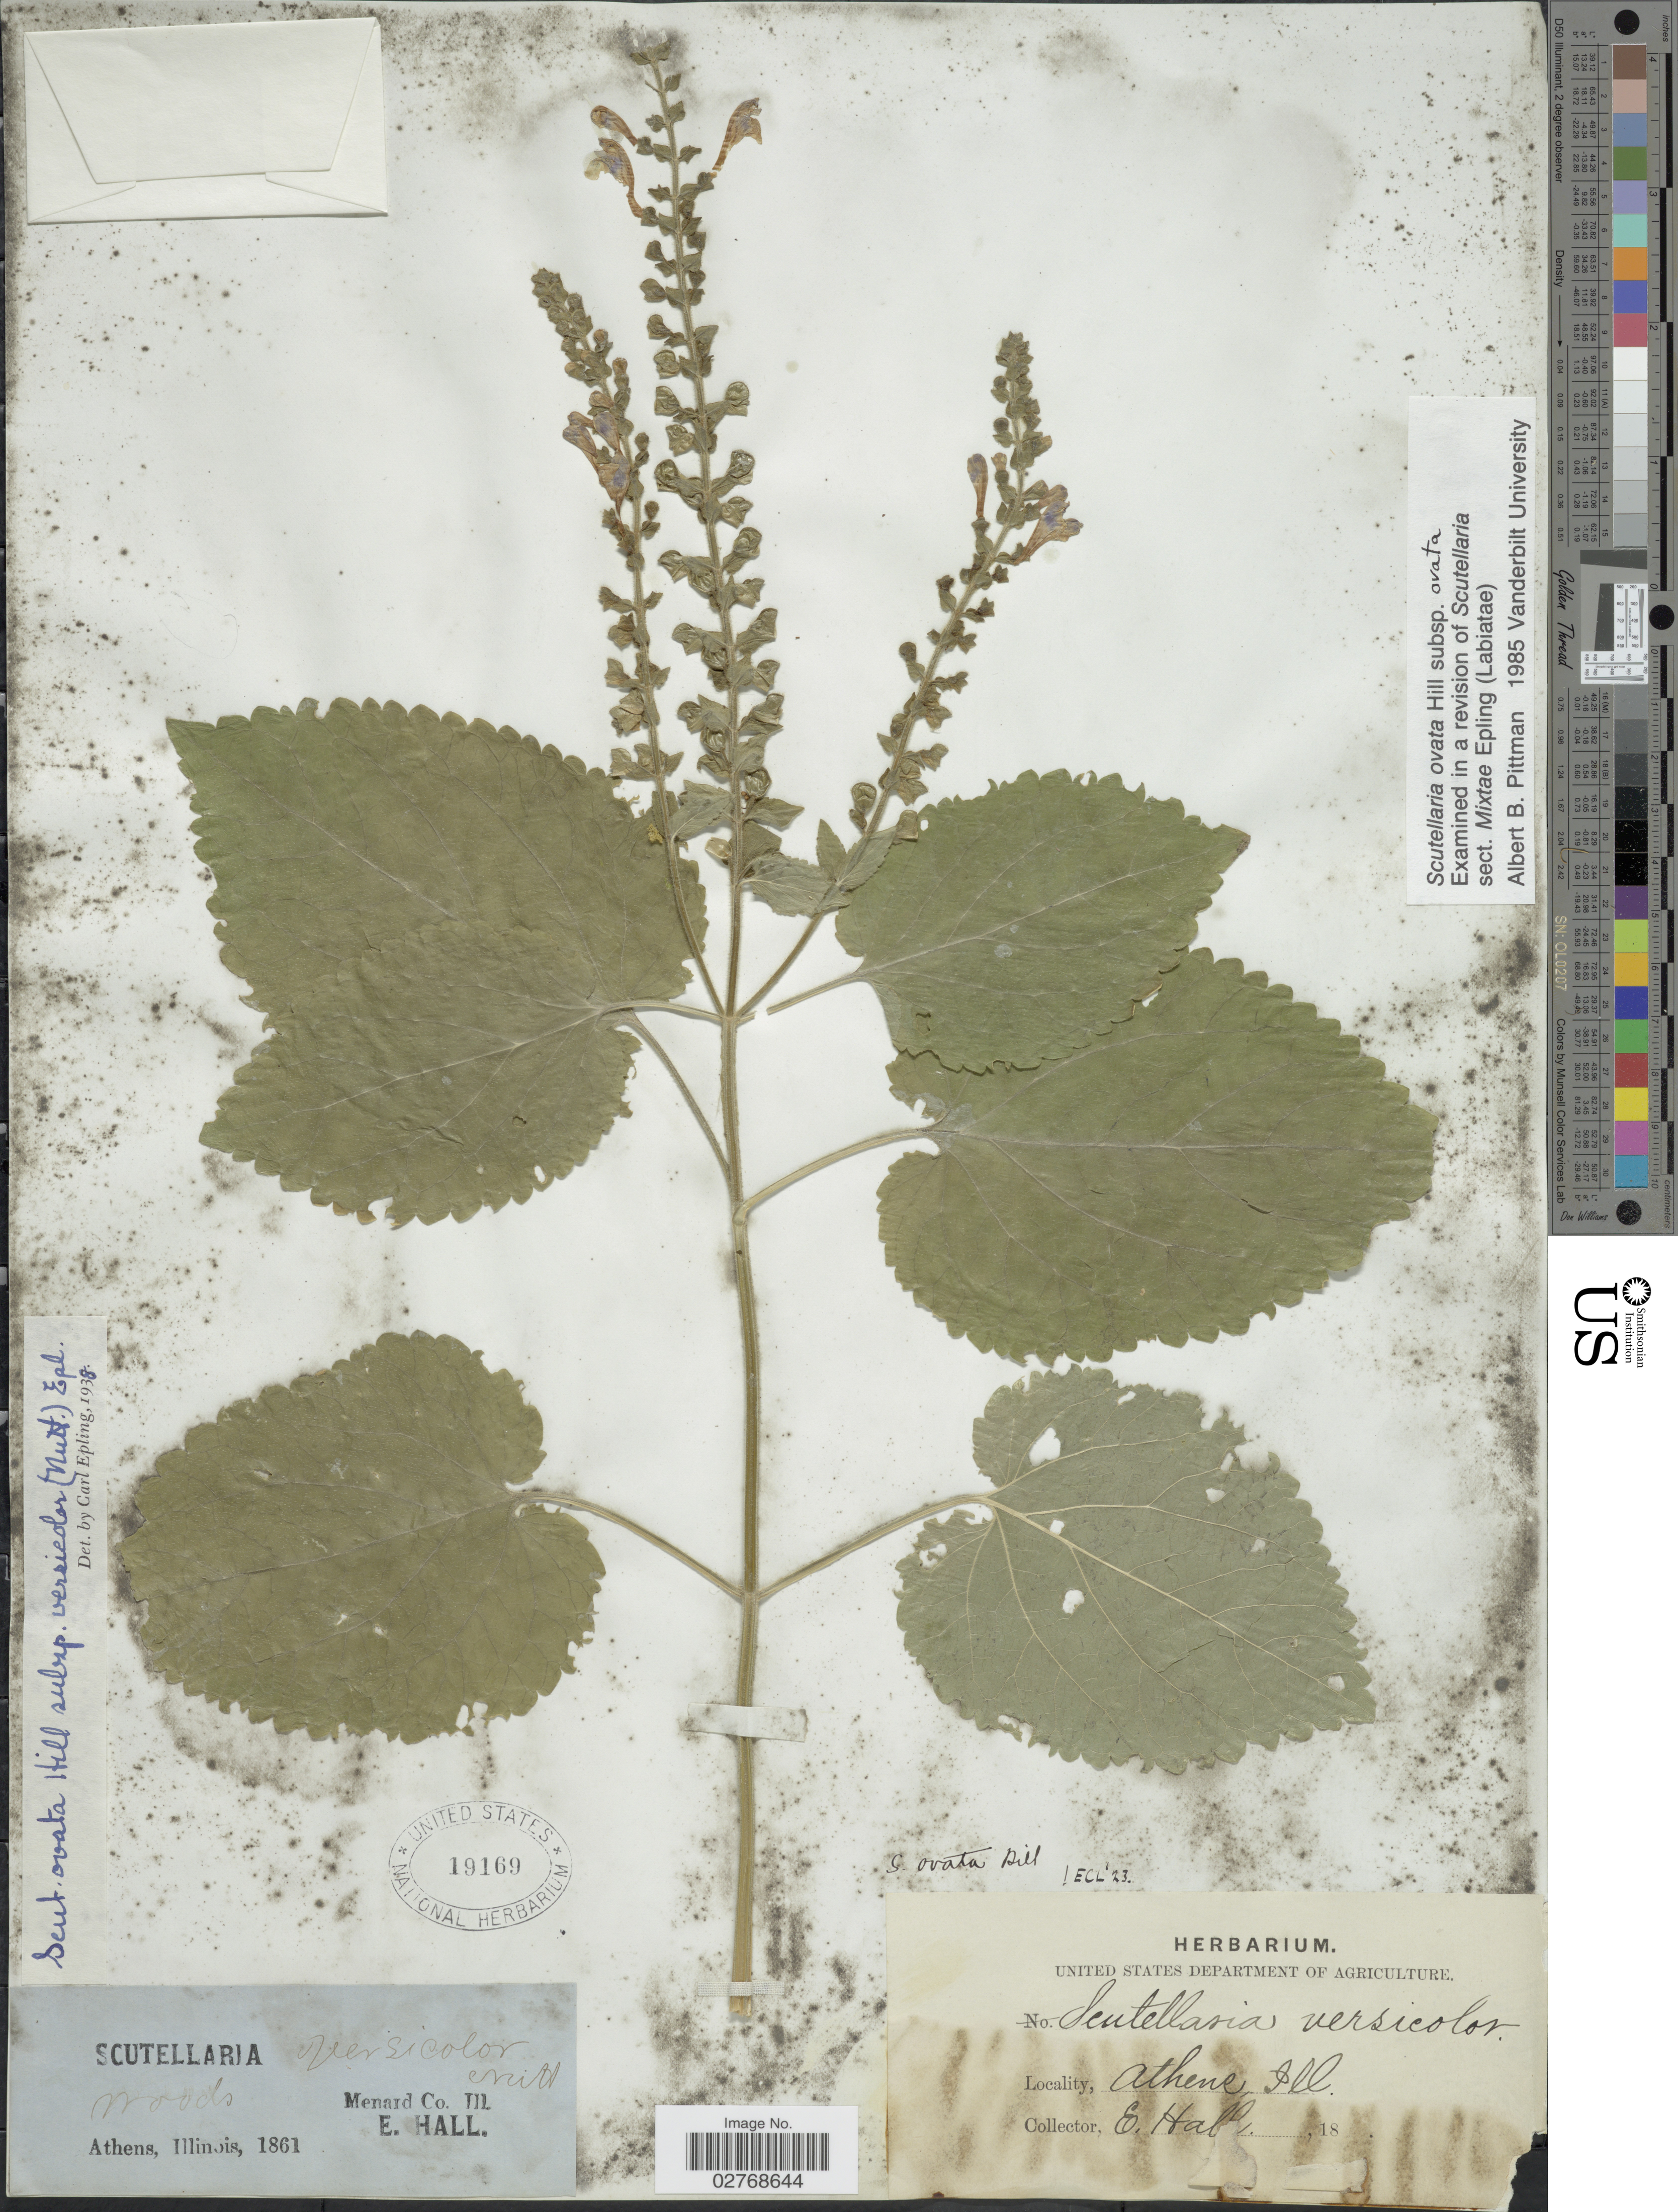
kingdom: Plantae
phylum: Tracheophyta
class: Magnoliopsida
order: Lamiales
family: Lamiaceae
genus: Scutellaria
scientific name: Scutellaria ovata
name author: Hill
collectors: E. Hall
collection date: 1861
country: United States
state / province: Illinois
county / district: Menard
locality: Athens.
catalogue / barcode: US 19169